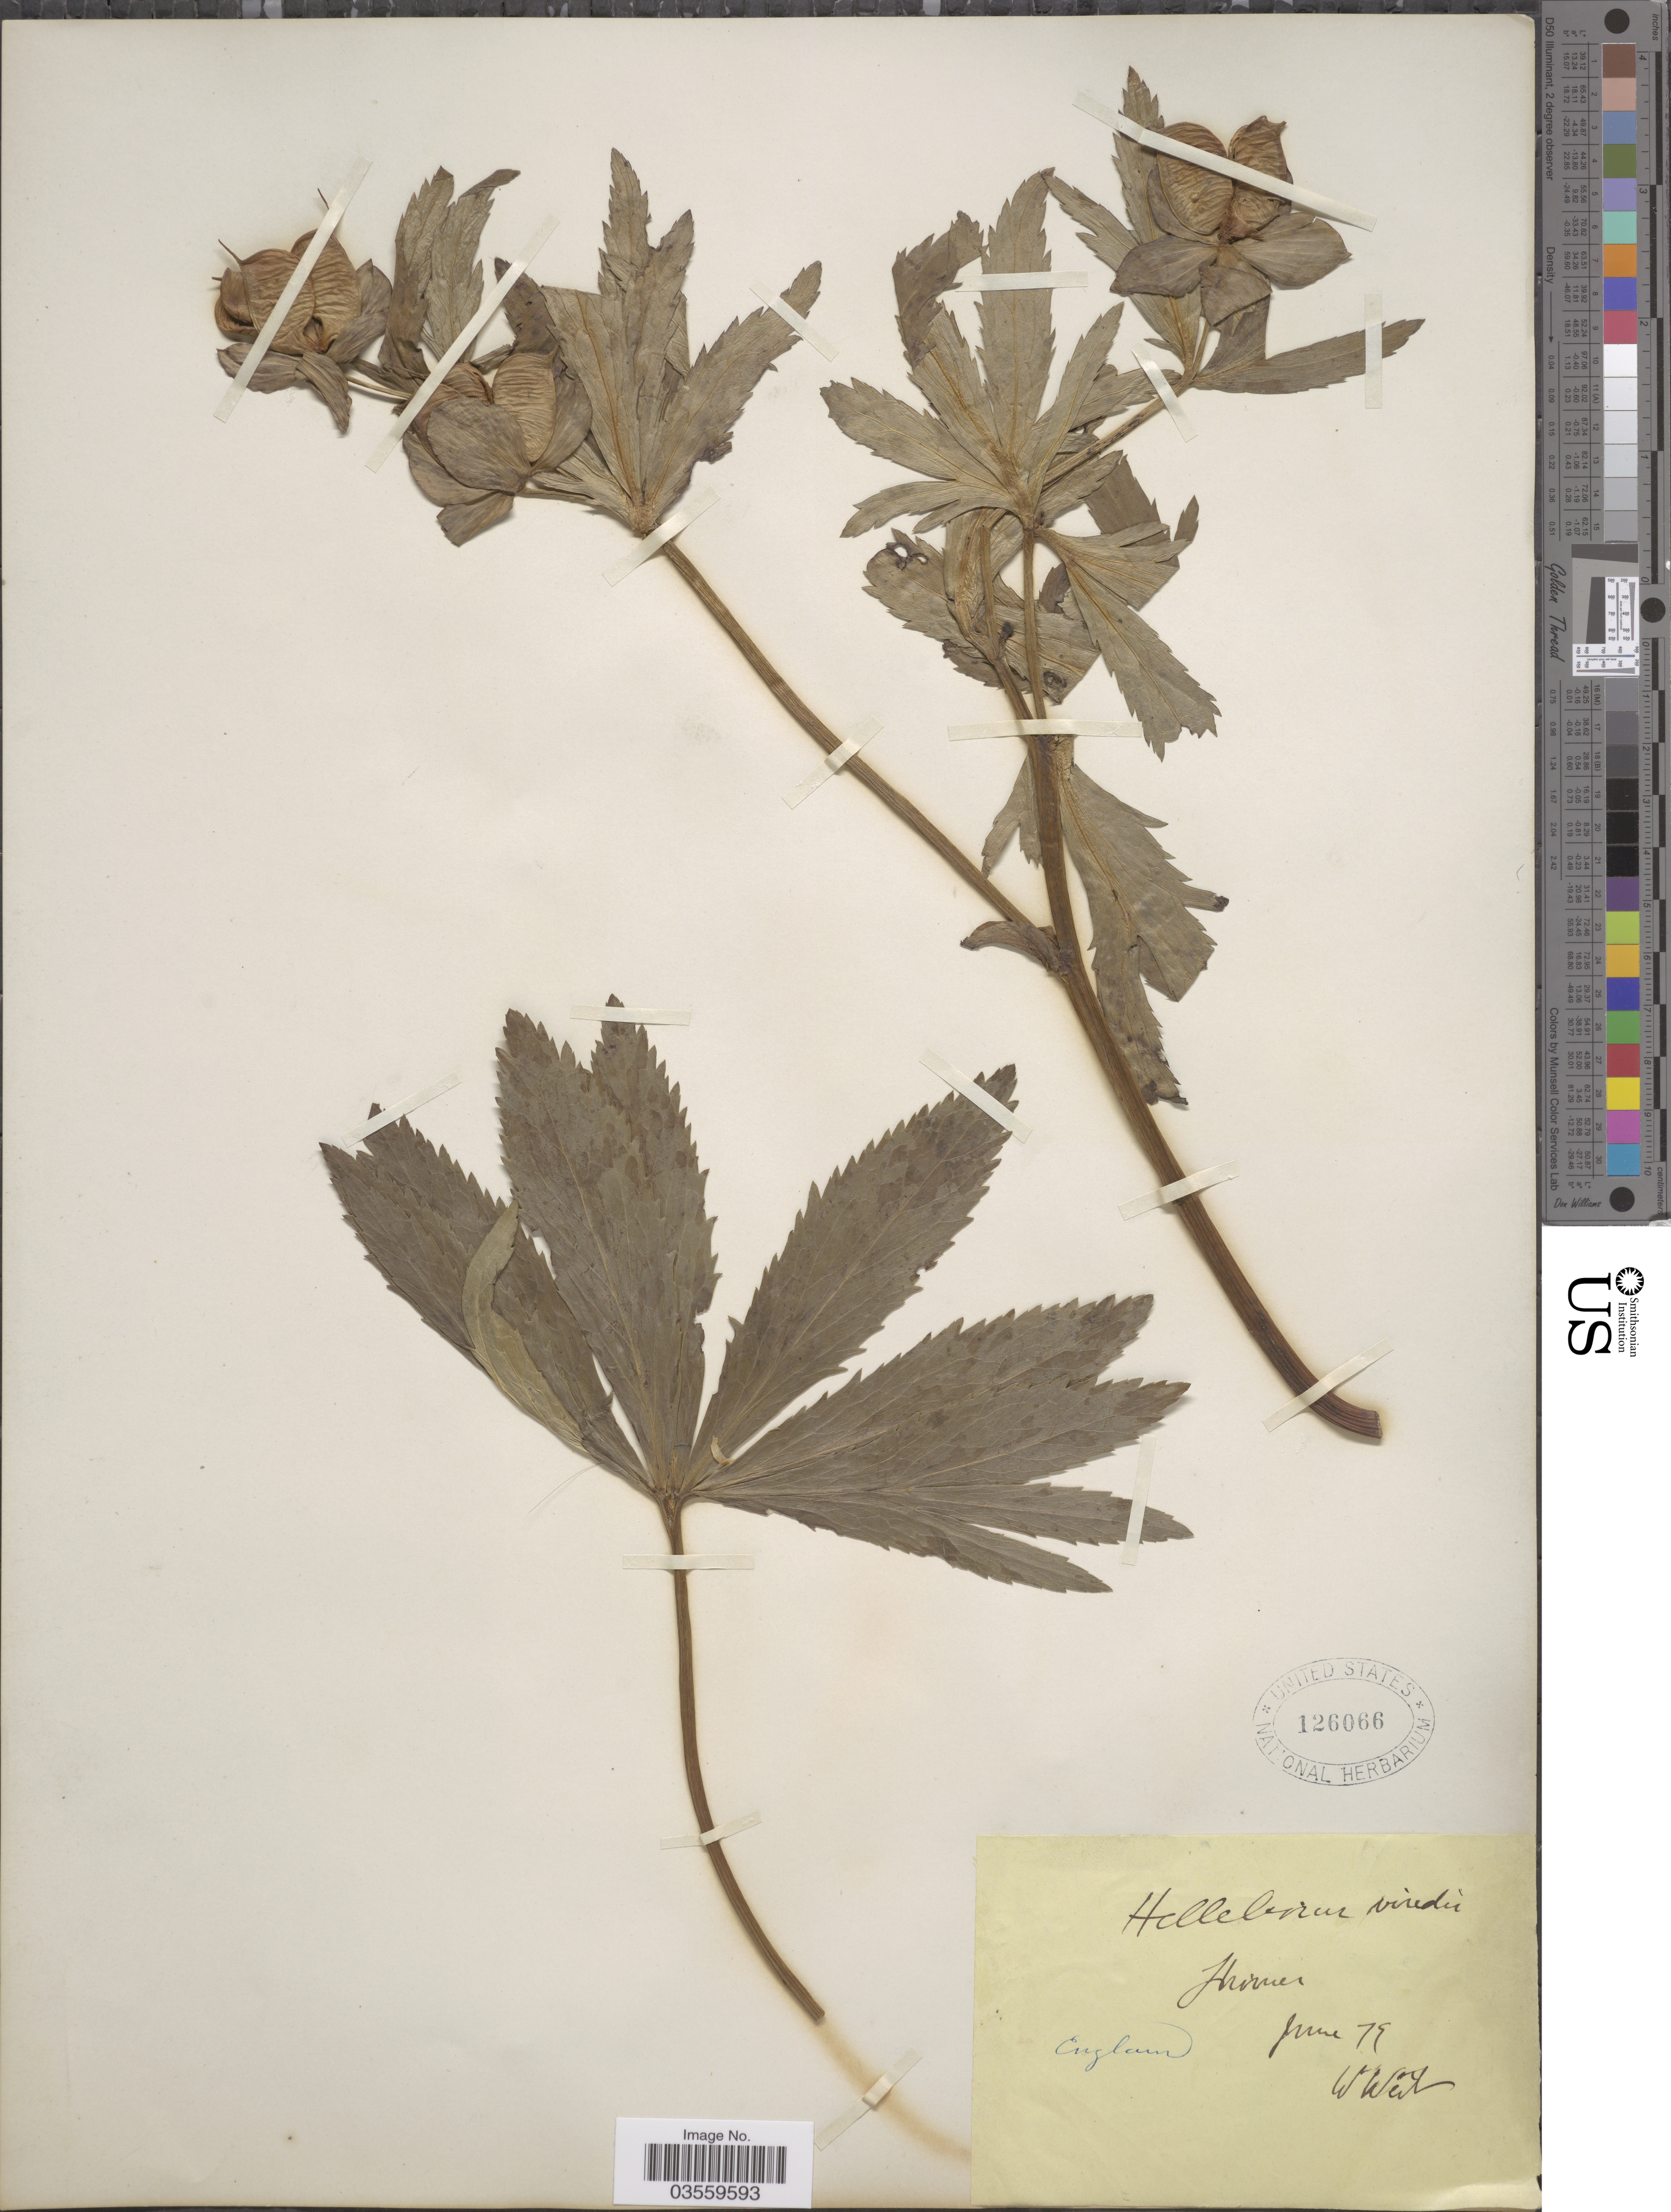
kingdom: Plantae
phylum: Tracheophyta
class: Magnoliopsida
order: Ranunculales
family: Ranunculaceae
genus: Helleborus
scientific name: Helleborus viridis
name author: L.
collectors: W. Weil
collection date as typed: Transcribed d/m/y: /6/79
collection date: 1879-06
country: United Kingdom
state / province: England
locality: Stuveur. [interpreted]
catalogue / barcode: US 126066